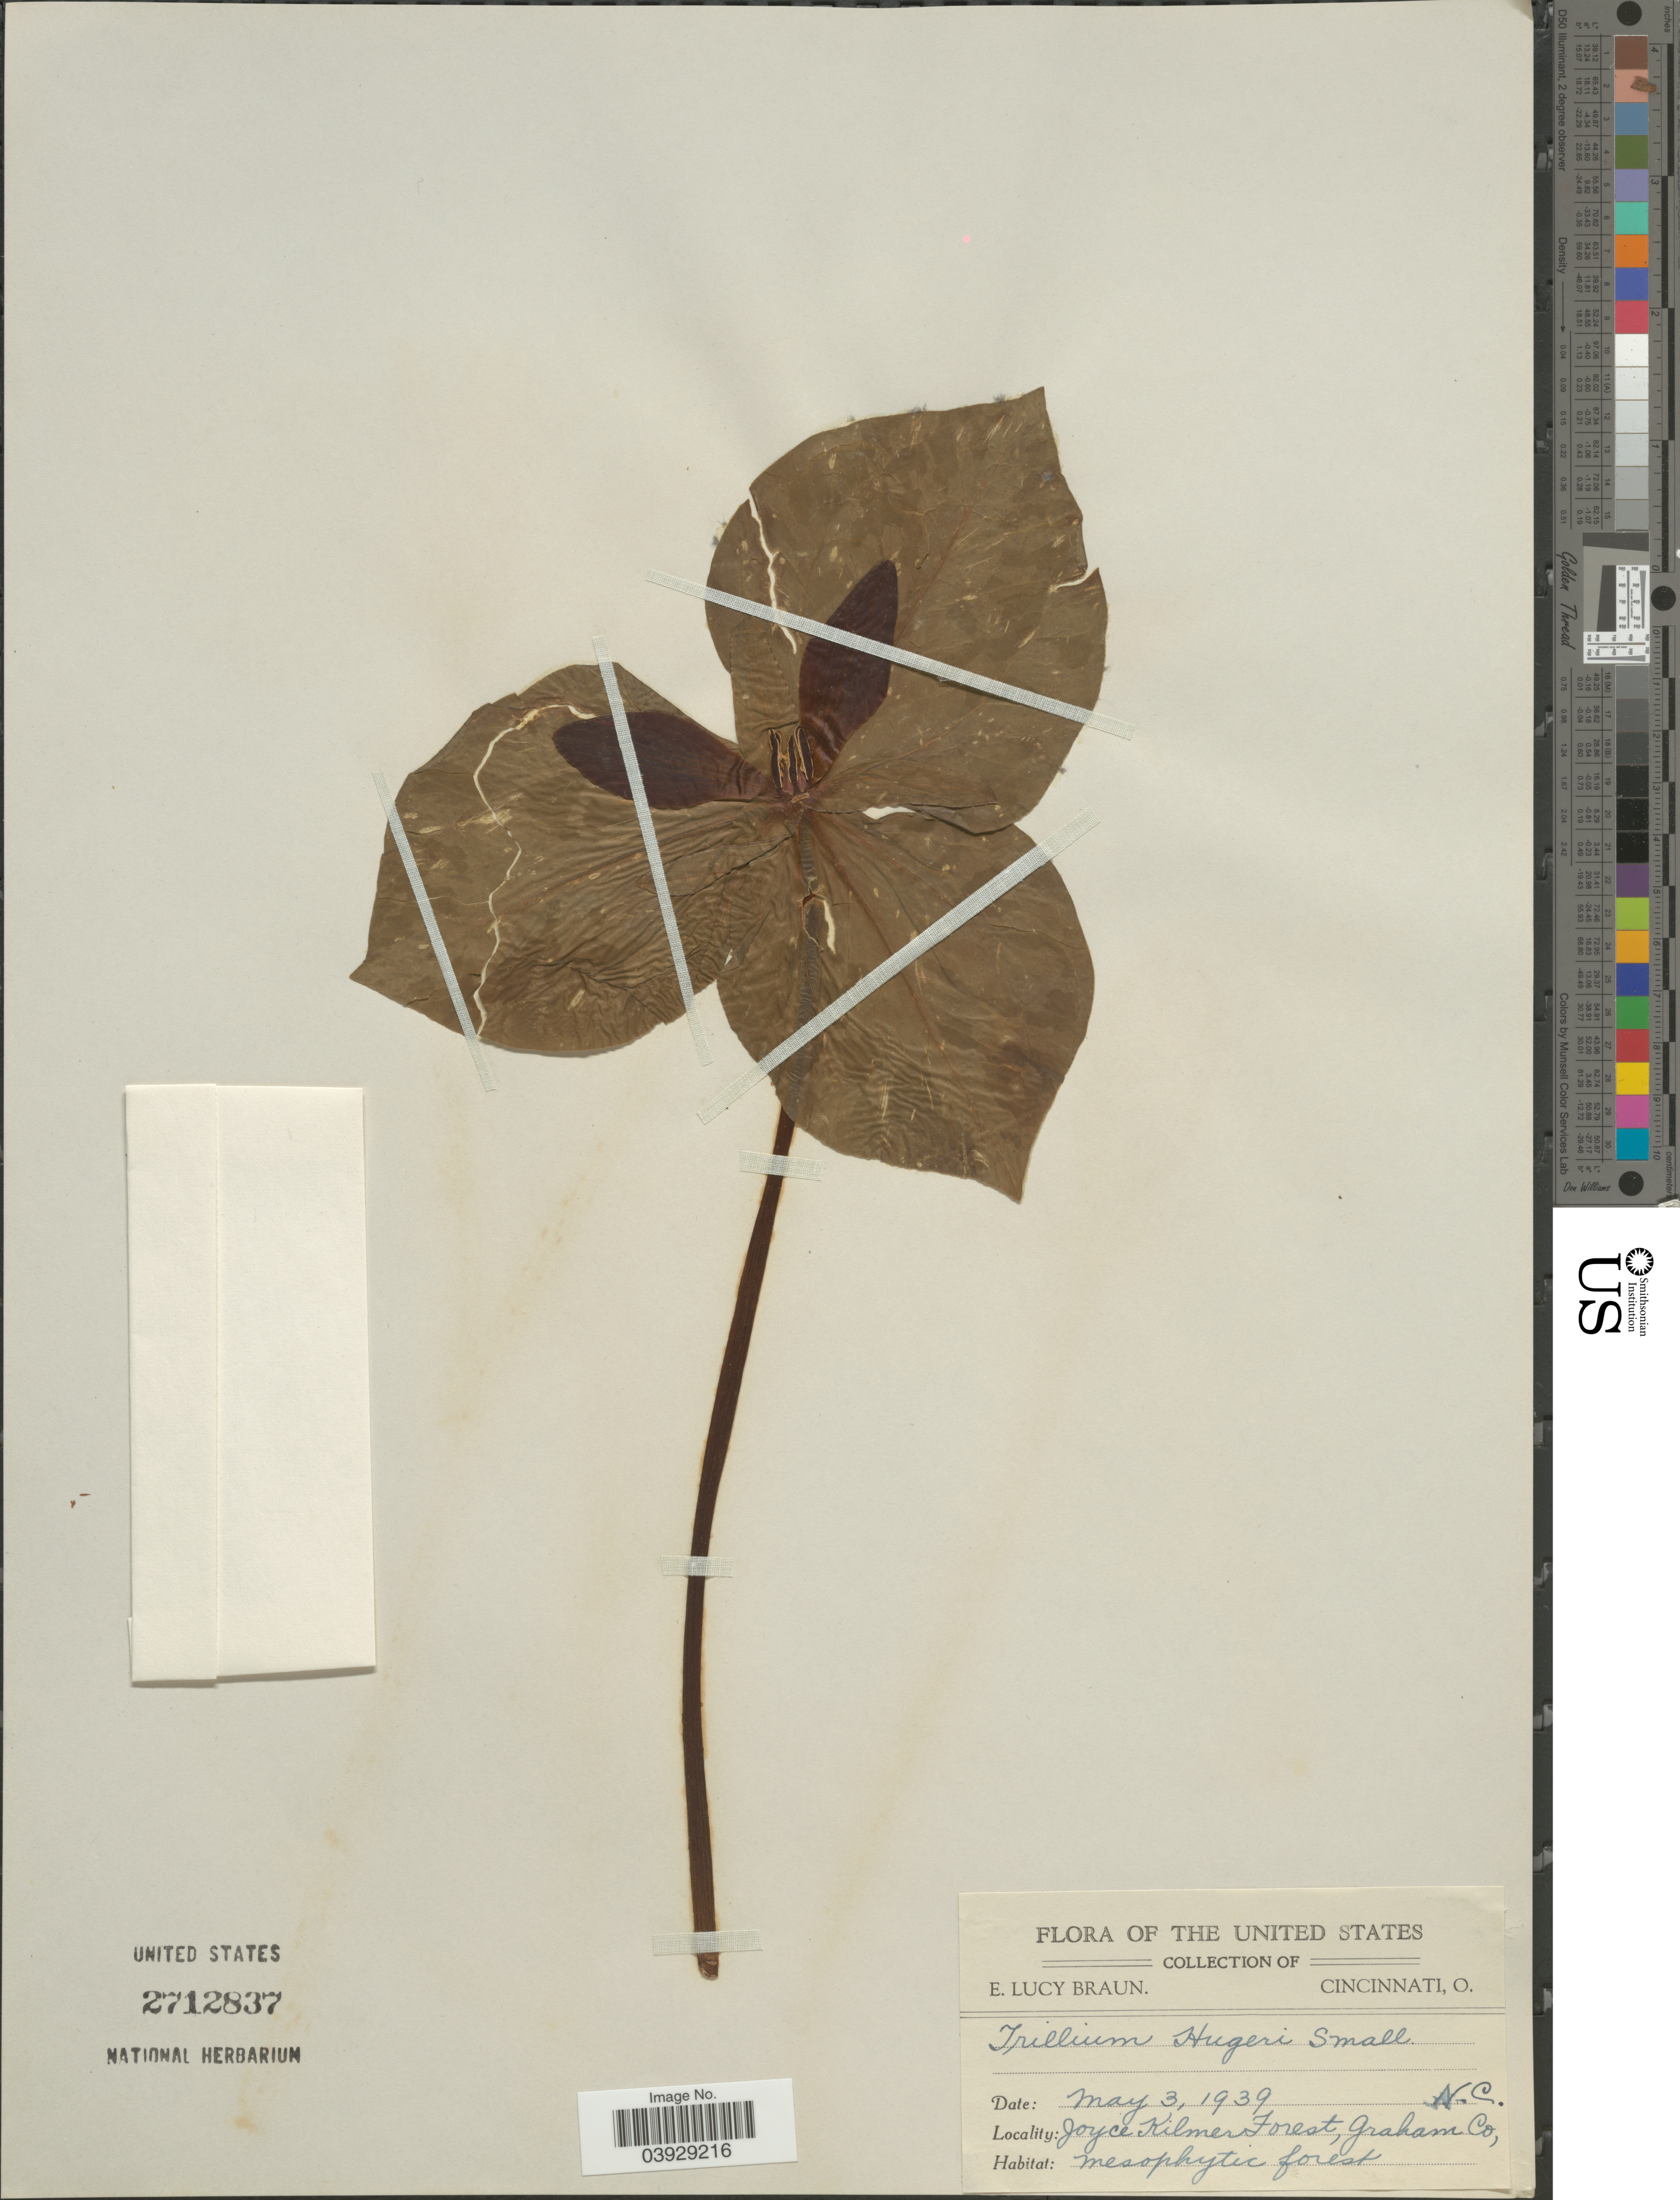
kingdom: Plantae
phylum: Tracheophyta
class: Liliopsida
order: Liliales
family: Melanthiaceae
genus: Trillium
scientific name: Trillium cuneatum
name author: Raf.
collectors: E. L. Braun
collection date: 1939-05-03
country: United States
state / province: North Carolina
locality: Joyce Kilmer Forest, Graham Co.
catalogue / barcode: US 2712837